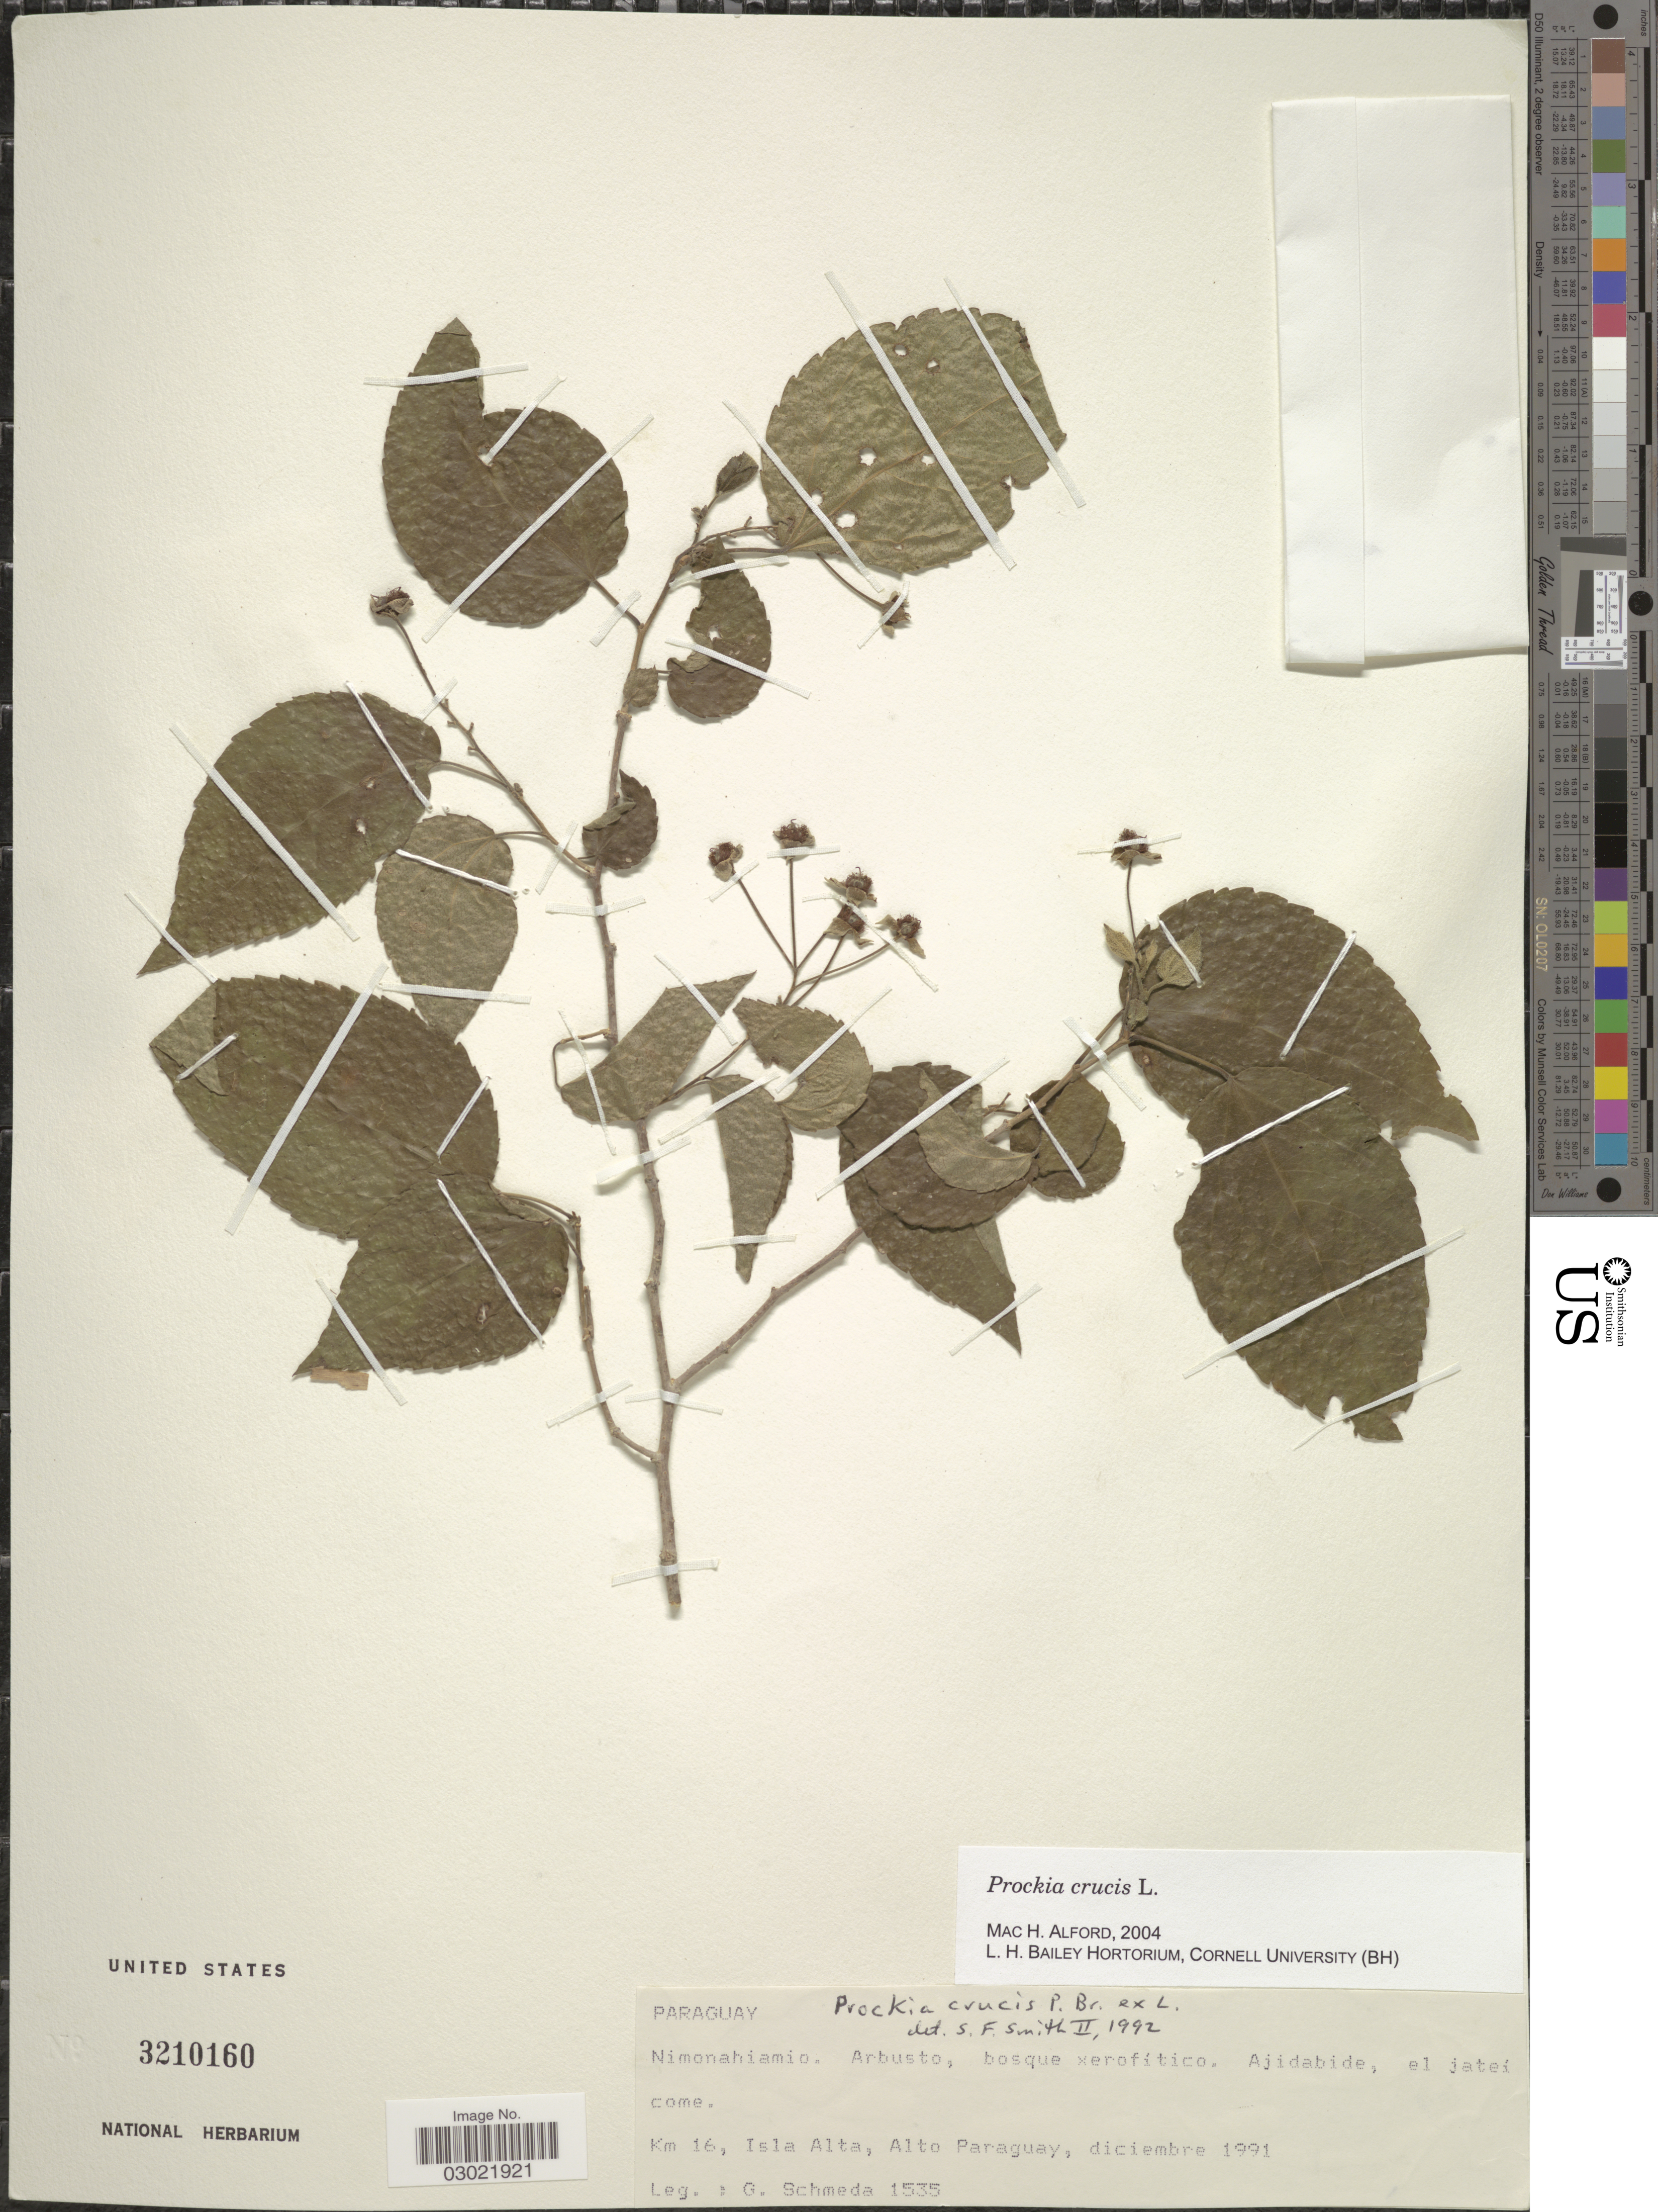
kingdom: Plantae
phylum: Tracheophyta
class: Magnoliopsida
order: Malpighiales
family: Salicaceae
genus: Prockia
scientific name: Prockia crucis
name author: P. Browne ex L.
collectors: G. Schmeda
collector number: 1535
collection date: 1991-12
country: Paraguay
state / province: Alto Paraguay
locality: Nimonahiamio. Ajidabide, el jatei come. Km 16, Isla Alta, Alto Paraguay.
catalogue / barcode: US 3210160